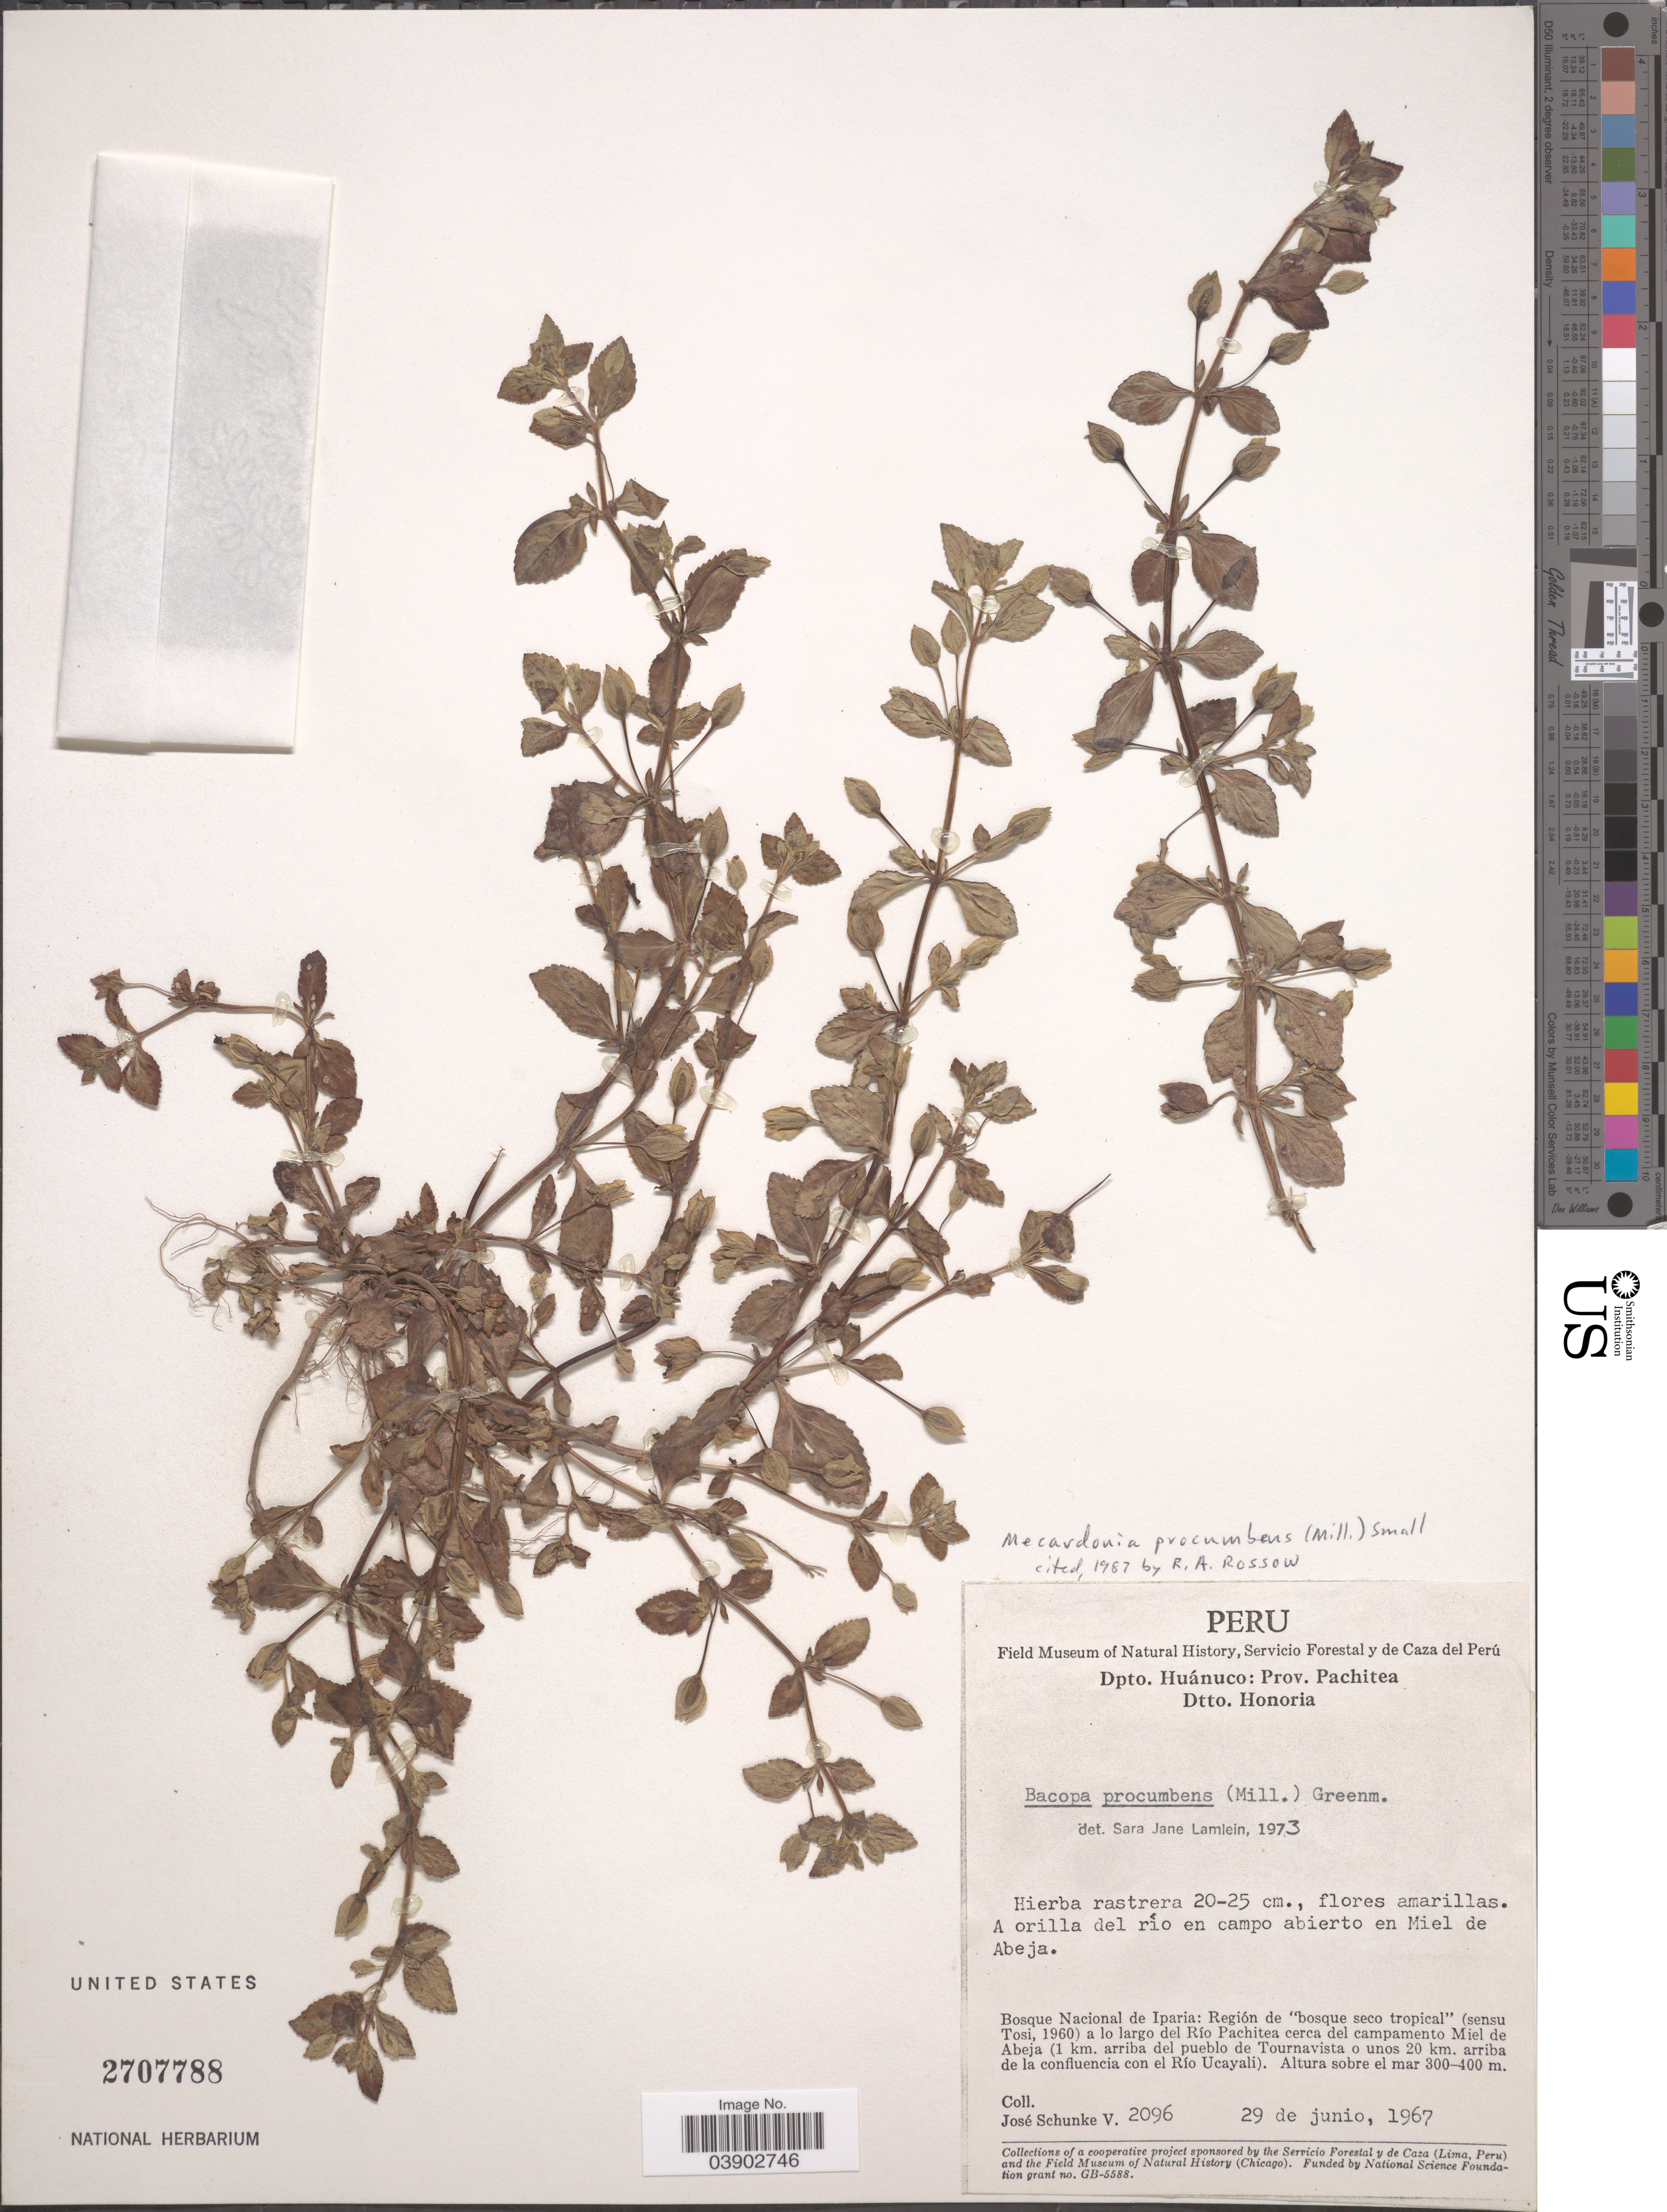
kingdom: Plantae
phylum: Tracheophyta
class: Magnoliopsida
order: Lamiales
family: Plantaginaceae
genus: Mecardonia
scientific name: Mecardonia procumbens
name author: (Mill.) Small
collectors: J. Schunke Vigo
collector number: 2096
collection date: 1967-06-29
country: Peru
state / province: Huánuco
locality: Dpto. Huánuco: Prov. Pachitea. Dtto. Honoria. A orilla del río en campo abierto en Miel de Abeja. Bosque Nacional de Iparia: Región de "bosque seco tropical" (sensu Tosi, 1960) a lo largo del Río Pachitea cerca del campamento Miel de Abeja (1 km. arriba del pueblo de Tournavista o unos 20 km. arriba de la confluencia con el Río Ucayali).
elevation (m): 300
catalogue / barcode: US 2707788